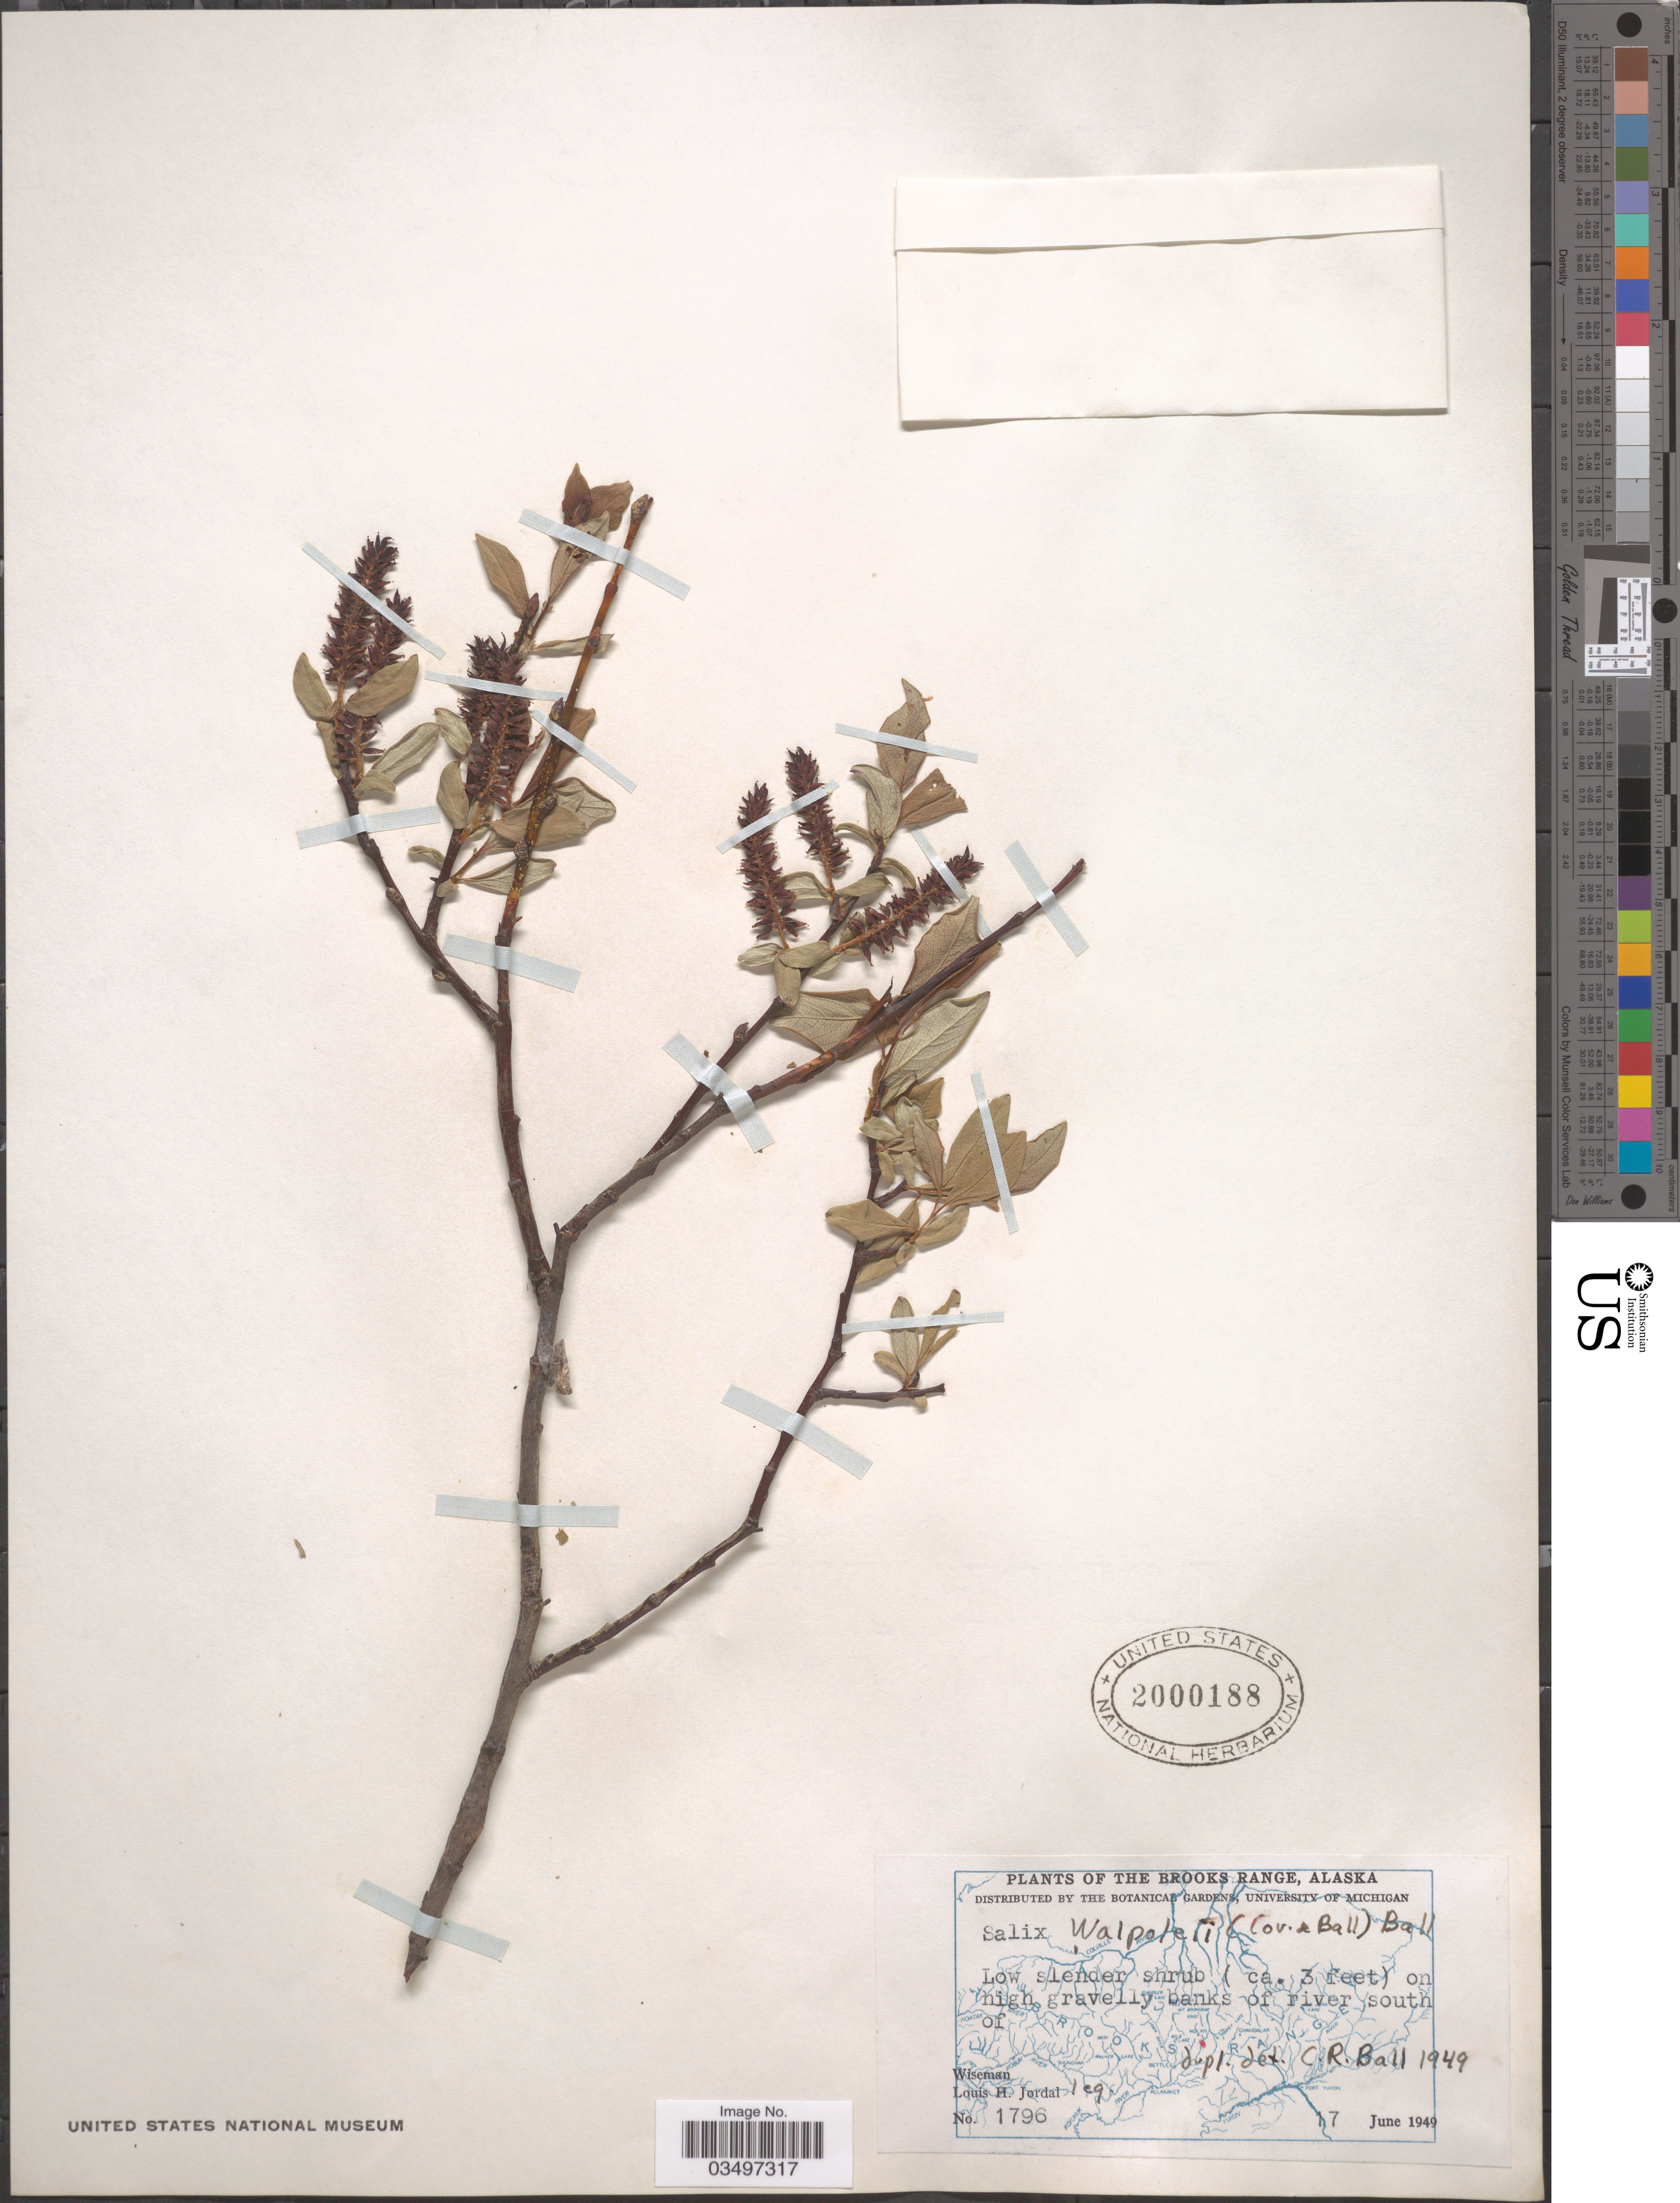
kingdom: Plantae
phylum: Tracheophyta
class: Magnoliopsida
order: Malpighiales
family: Salicaceae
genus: Salix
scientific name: Salix farrae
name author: C.R. Ball in Standl.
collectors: L. Jordal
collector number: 1796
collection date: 1949-06-17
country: United States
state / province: Alaska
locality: The Brooks Range. On high gravelly banks of river south of Wiseman.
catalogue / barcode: US 2000188